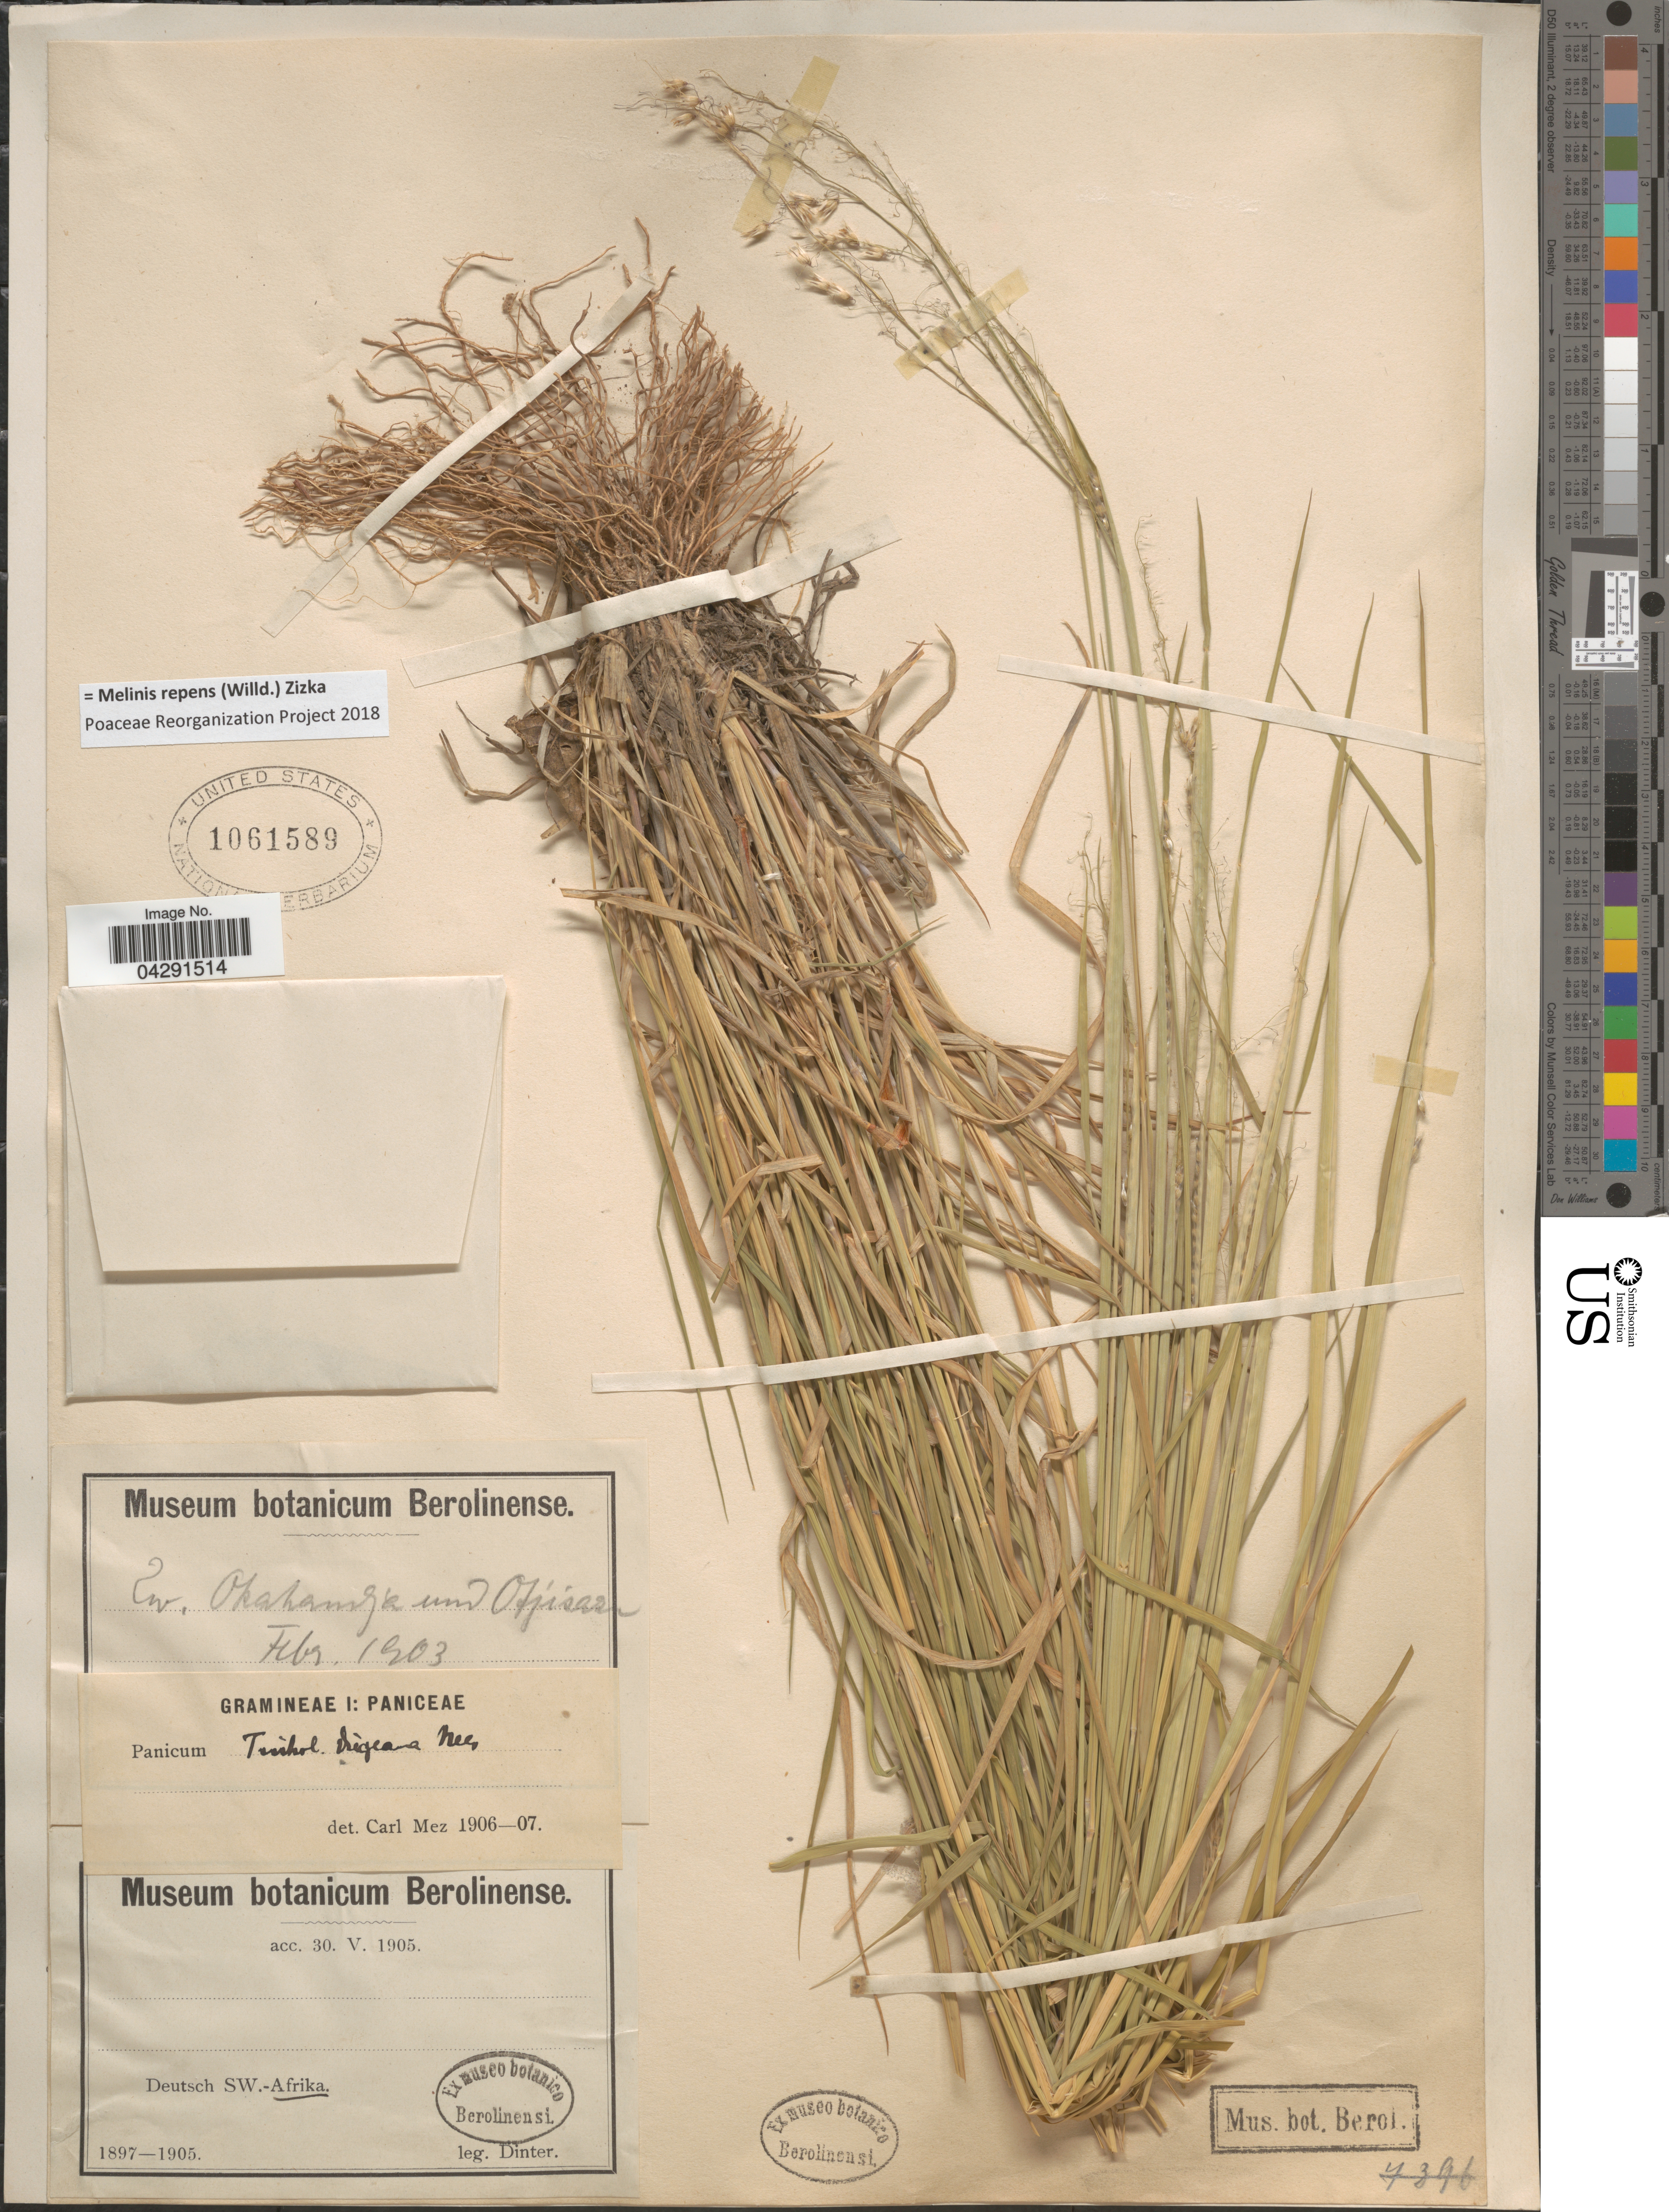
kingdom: Plantae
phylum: Tracheophyta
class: Liliopsida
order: Poales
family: Poaceae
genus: Melinis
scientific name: Melinis repens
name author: (Willd.) Zizka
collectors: Dinter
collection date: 1903-02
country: Namibia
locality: Deutsch SW.-Afrika.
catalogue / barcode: US 1061589